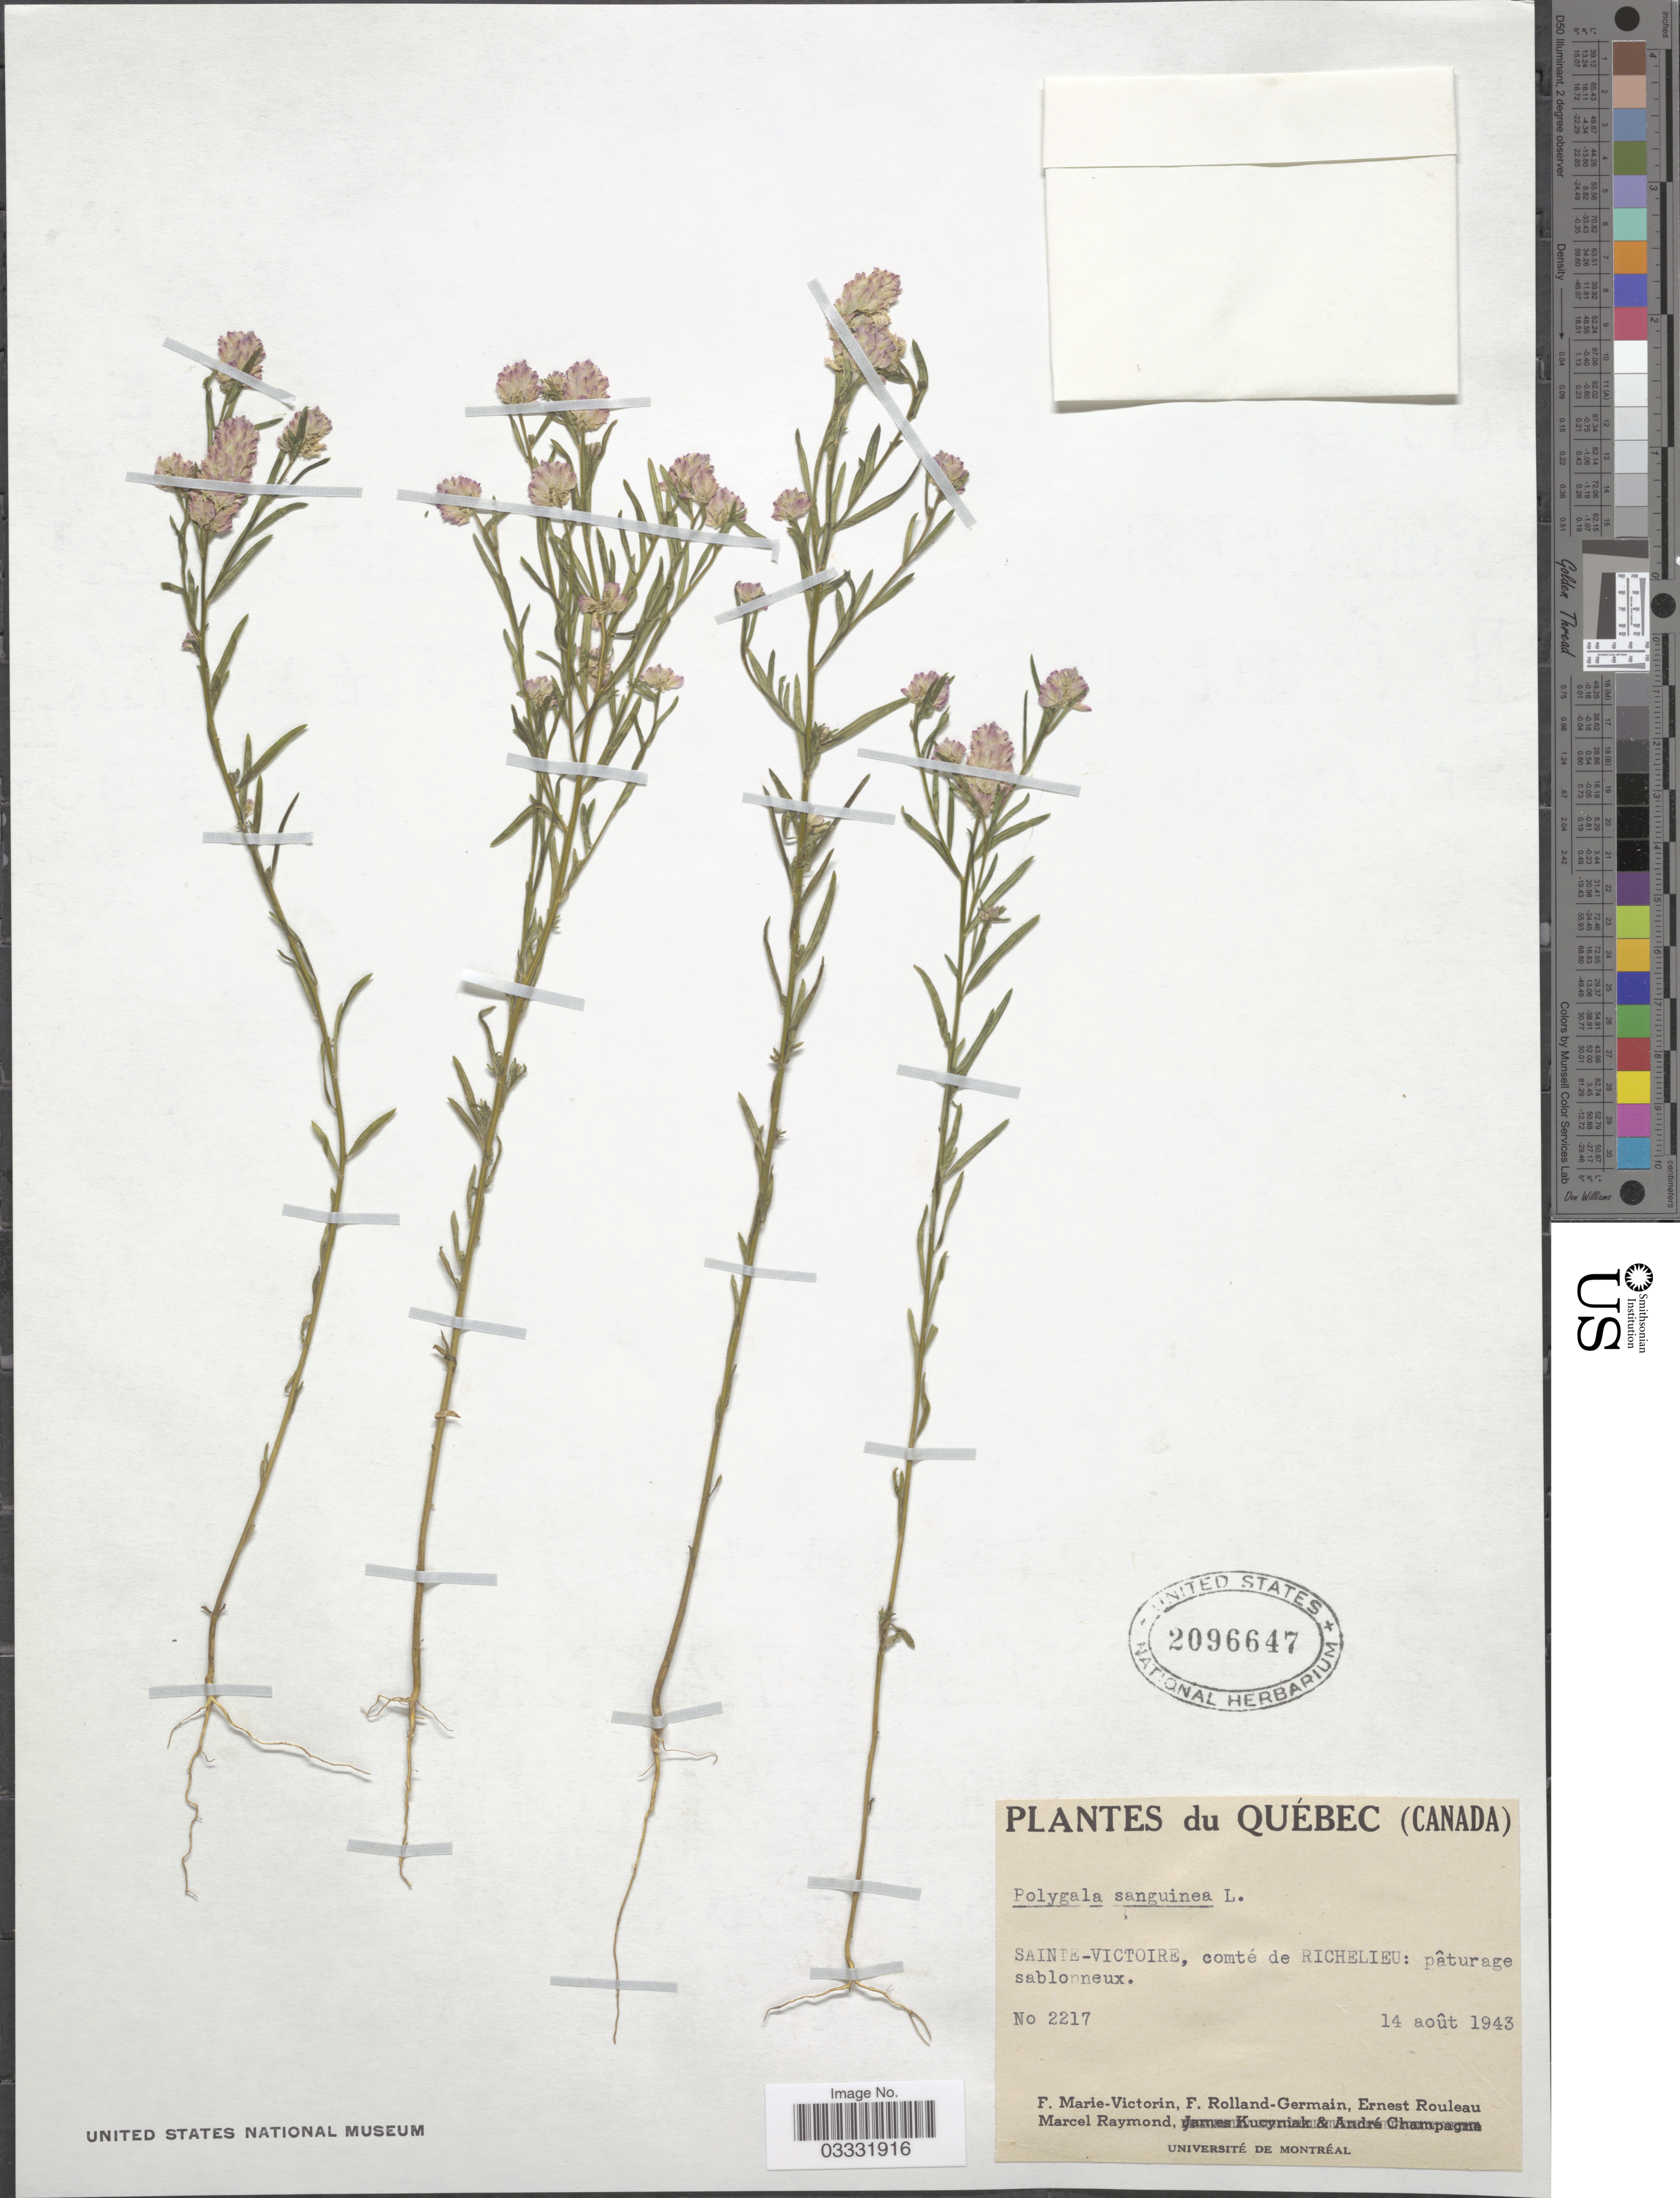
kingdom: Plantae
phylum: Tracheophyta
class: Magnoliopsida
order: Fabales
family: Polygalaceae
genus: Polygala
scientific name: Polygala sanguinea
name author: L.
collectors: F. Marie-Victorin, Rolland-Germain, E. Rouleau & M. Raymond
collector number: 2217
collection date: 1943-08-14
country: Canada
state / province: Quebec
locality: Sainte-victoire, comté de Richelieu: pâturage sablonneux.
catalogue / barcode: US 2096647